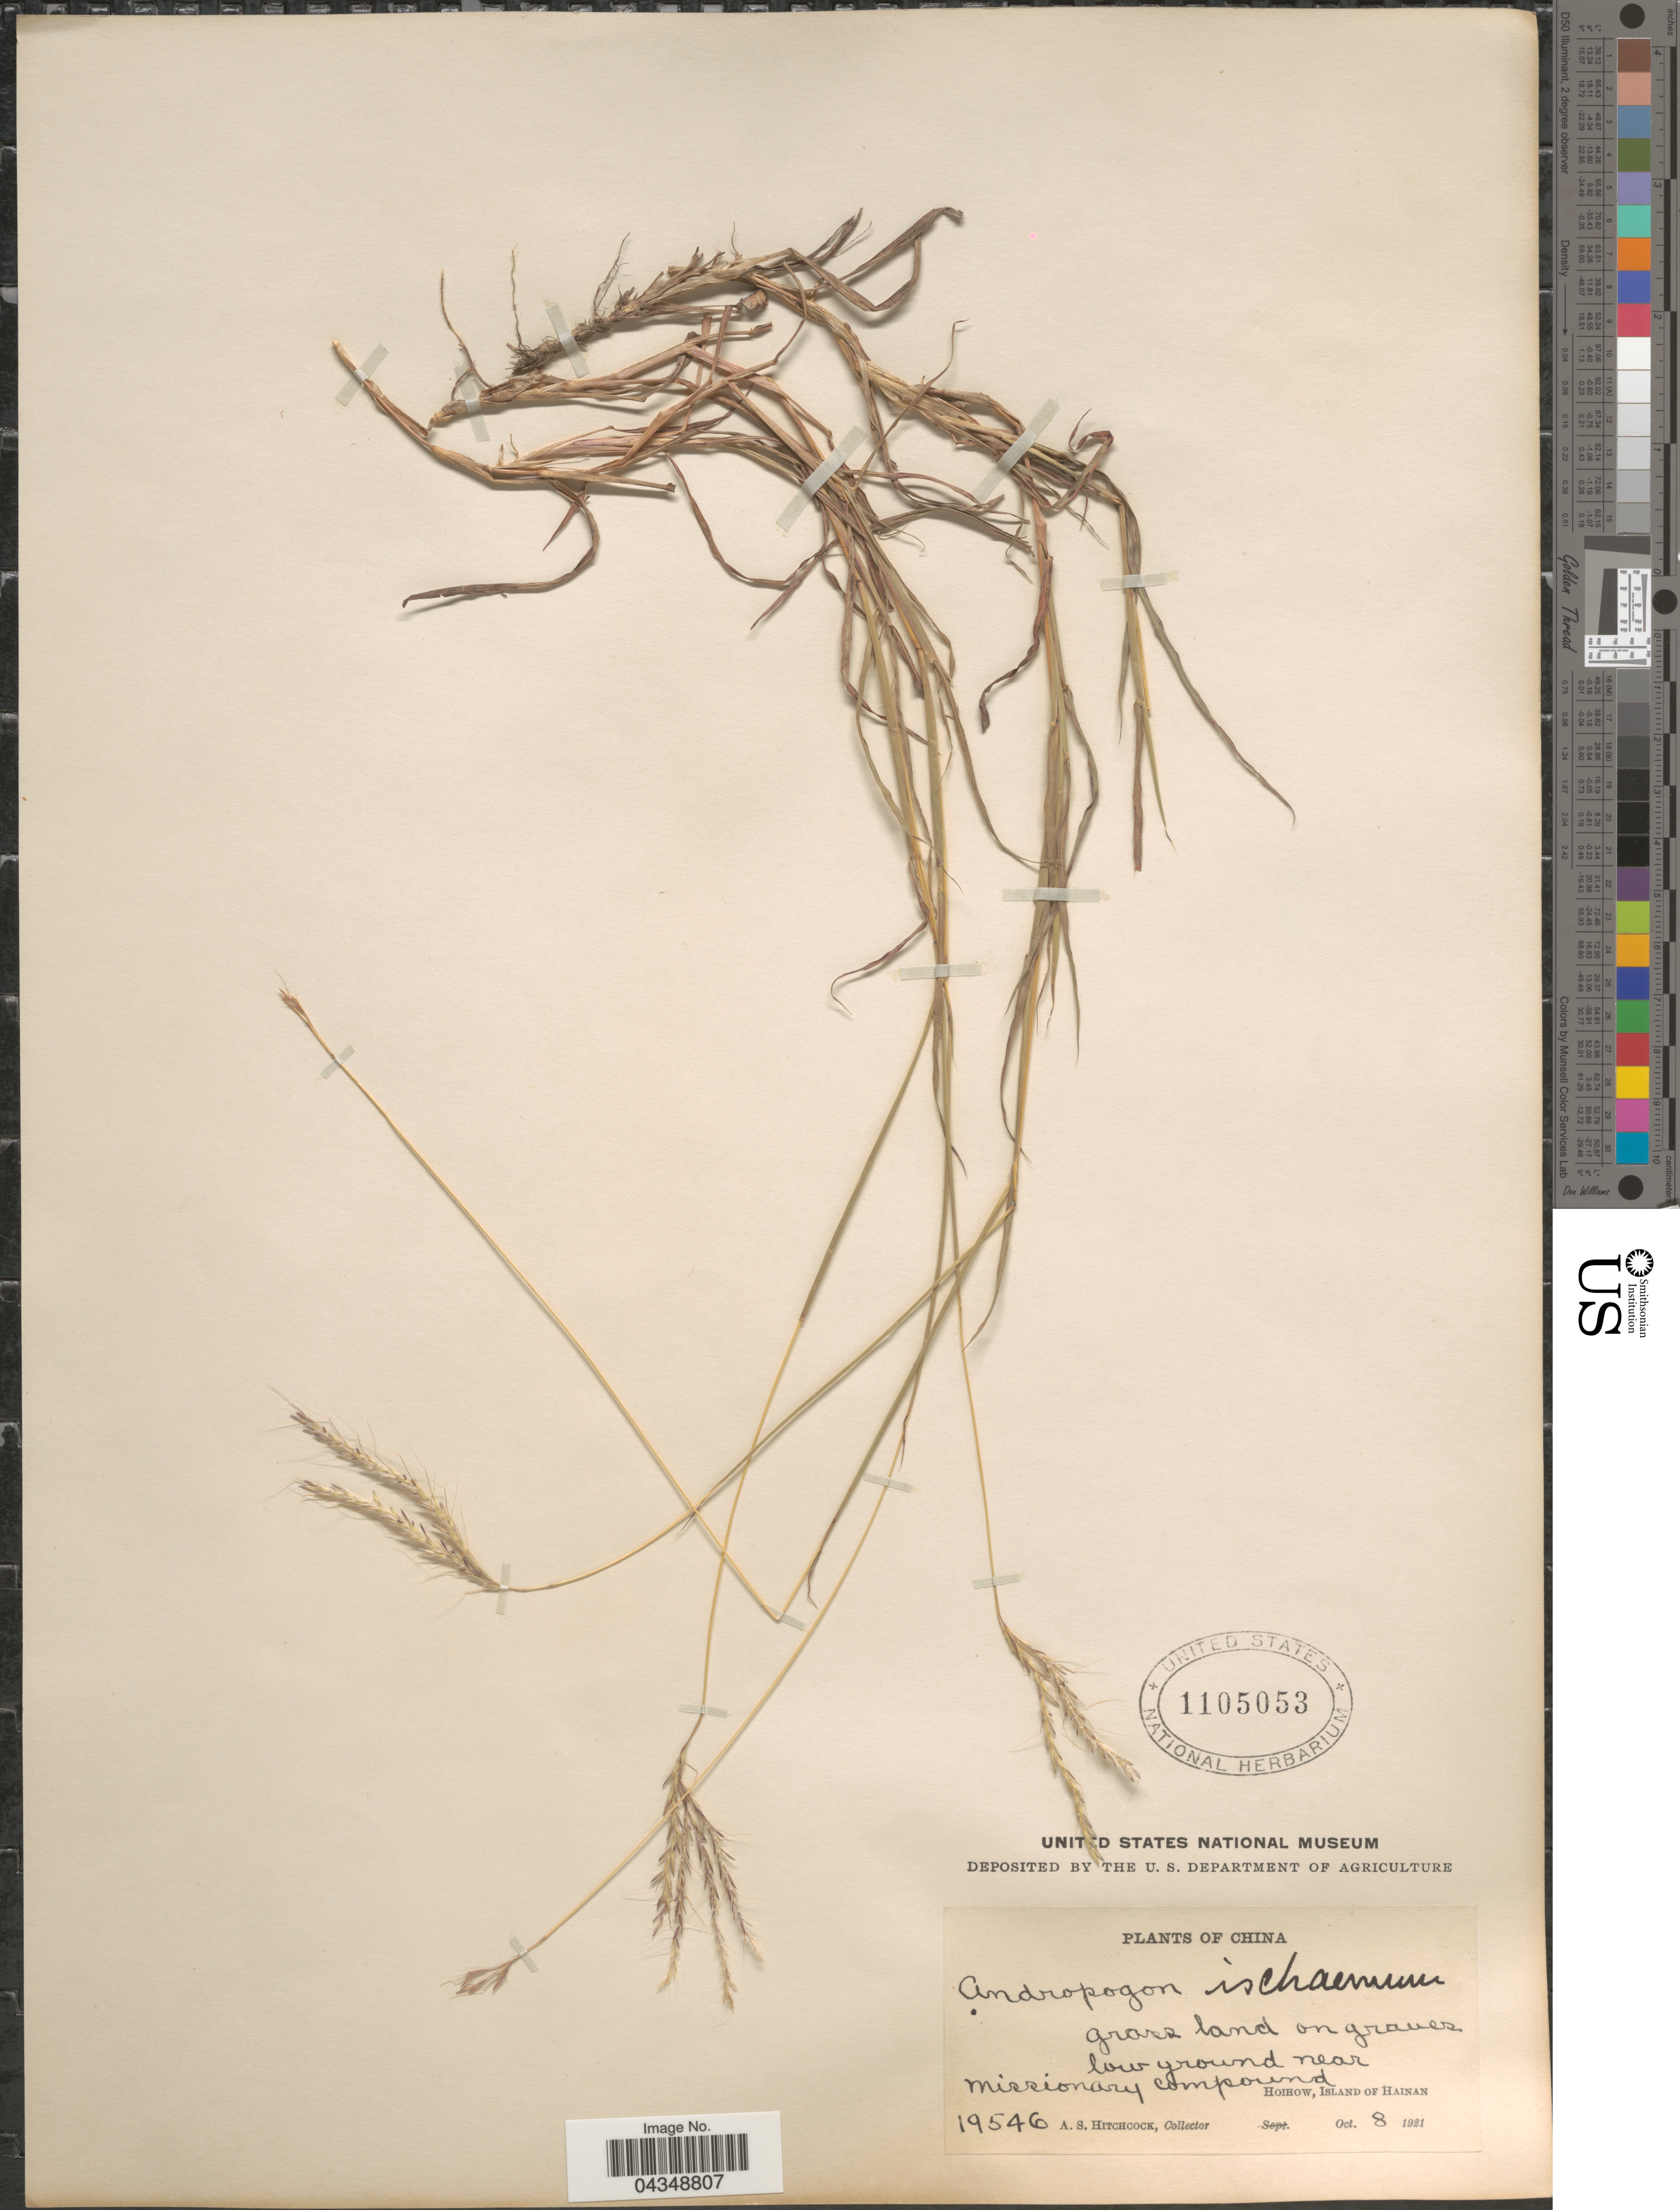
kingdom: Plantae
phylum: Tracheophyta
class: Liliopsida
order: Poales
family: Poaceae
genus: Bothriochloa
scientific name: Bothriochloa ischaemum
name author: (L.) Keng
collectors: A. S. Hitchcock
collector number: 19546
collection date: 1921-10-08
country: China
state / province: Hainan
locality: Low ground near missionary compound. Hoihow, Island of Hainan.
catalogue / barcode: US 1105053